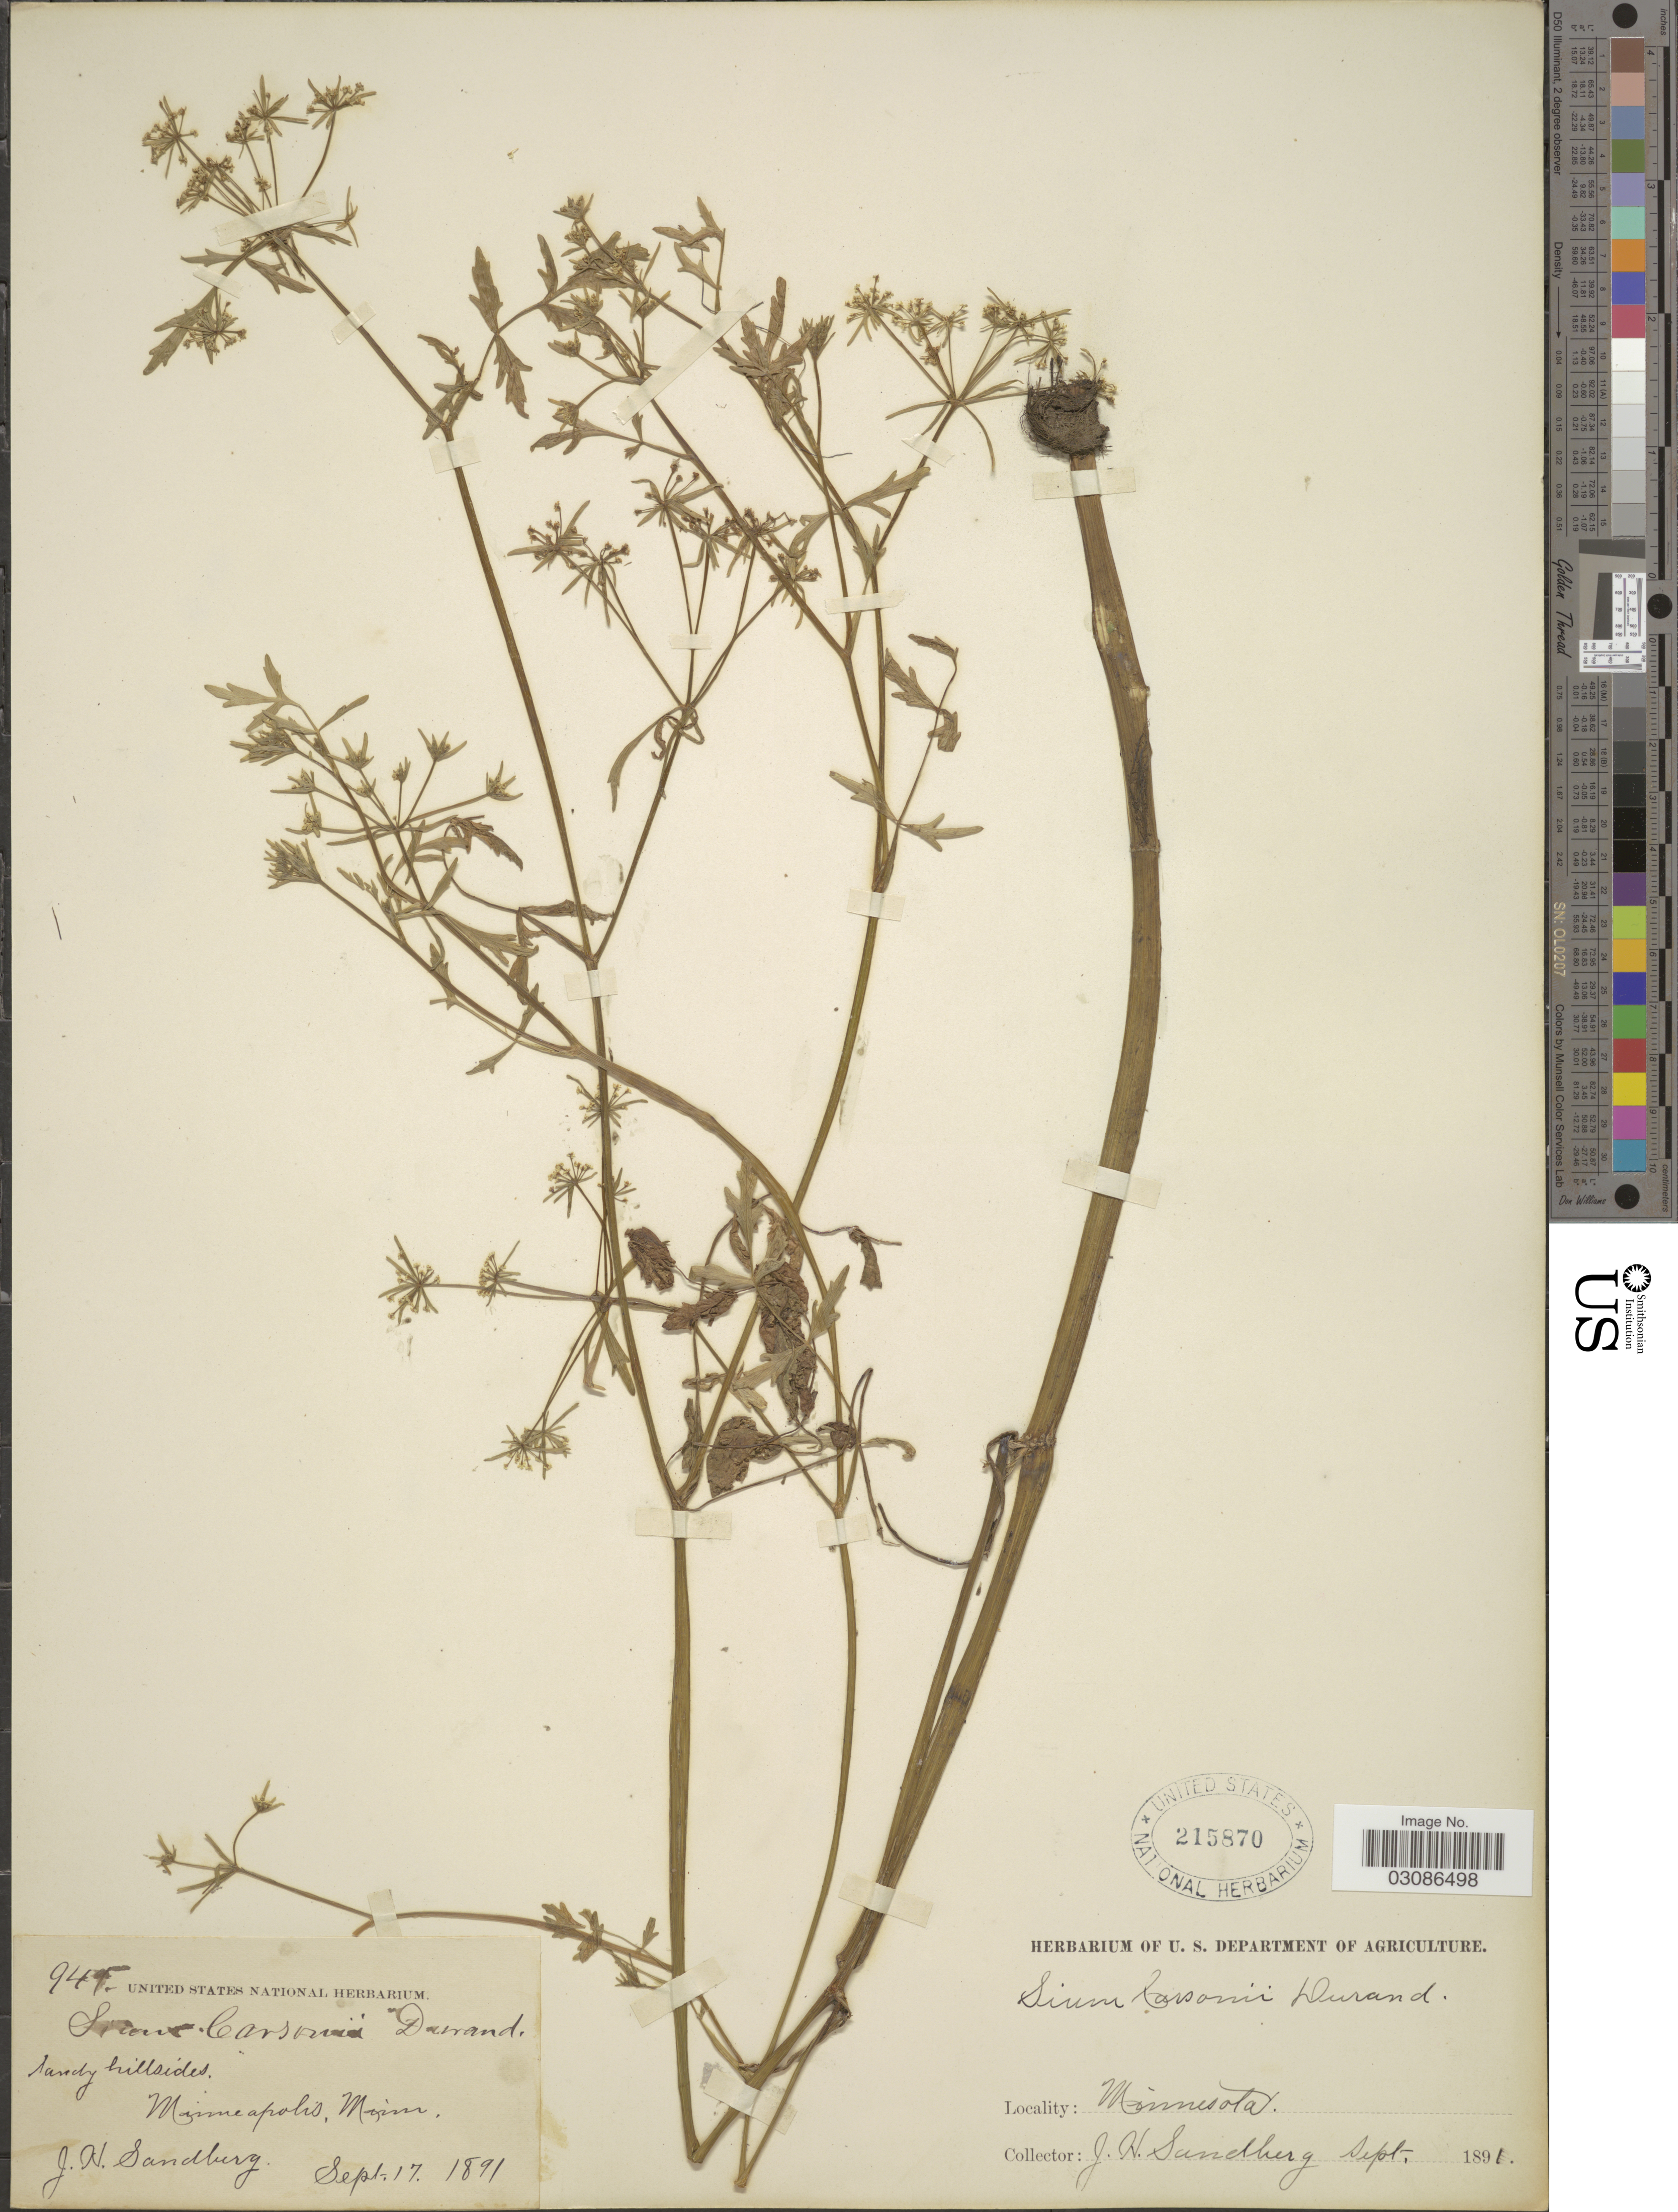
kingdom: Plantae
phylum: Tracheophyta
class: Magnoliopsida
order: Apiales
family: Apiaceae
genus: Sium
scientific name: Sium carsonii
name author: Durand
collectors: J. H. Sandberg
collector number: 941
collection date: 1891-09-17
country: United States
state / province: Minnesota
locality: Minneapolis.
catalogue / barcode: US 215870